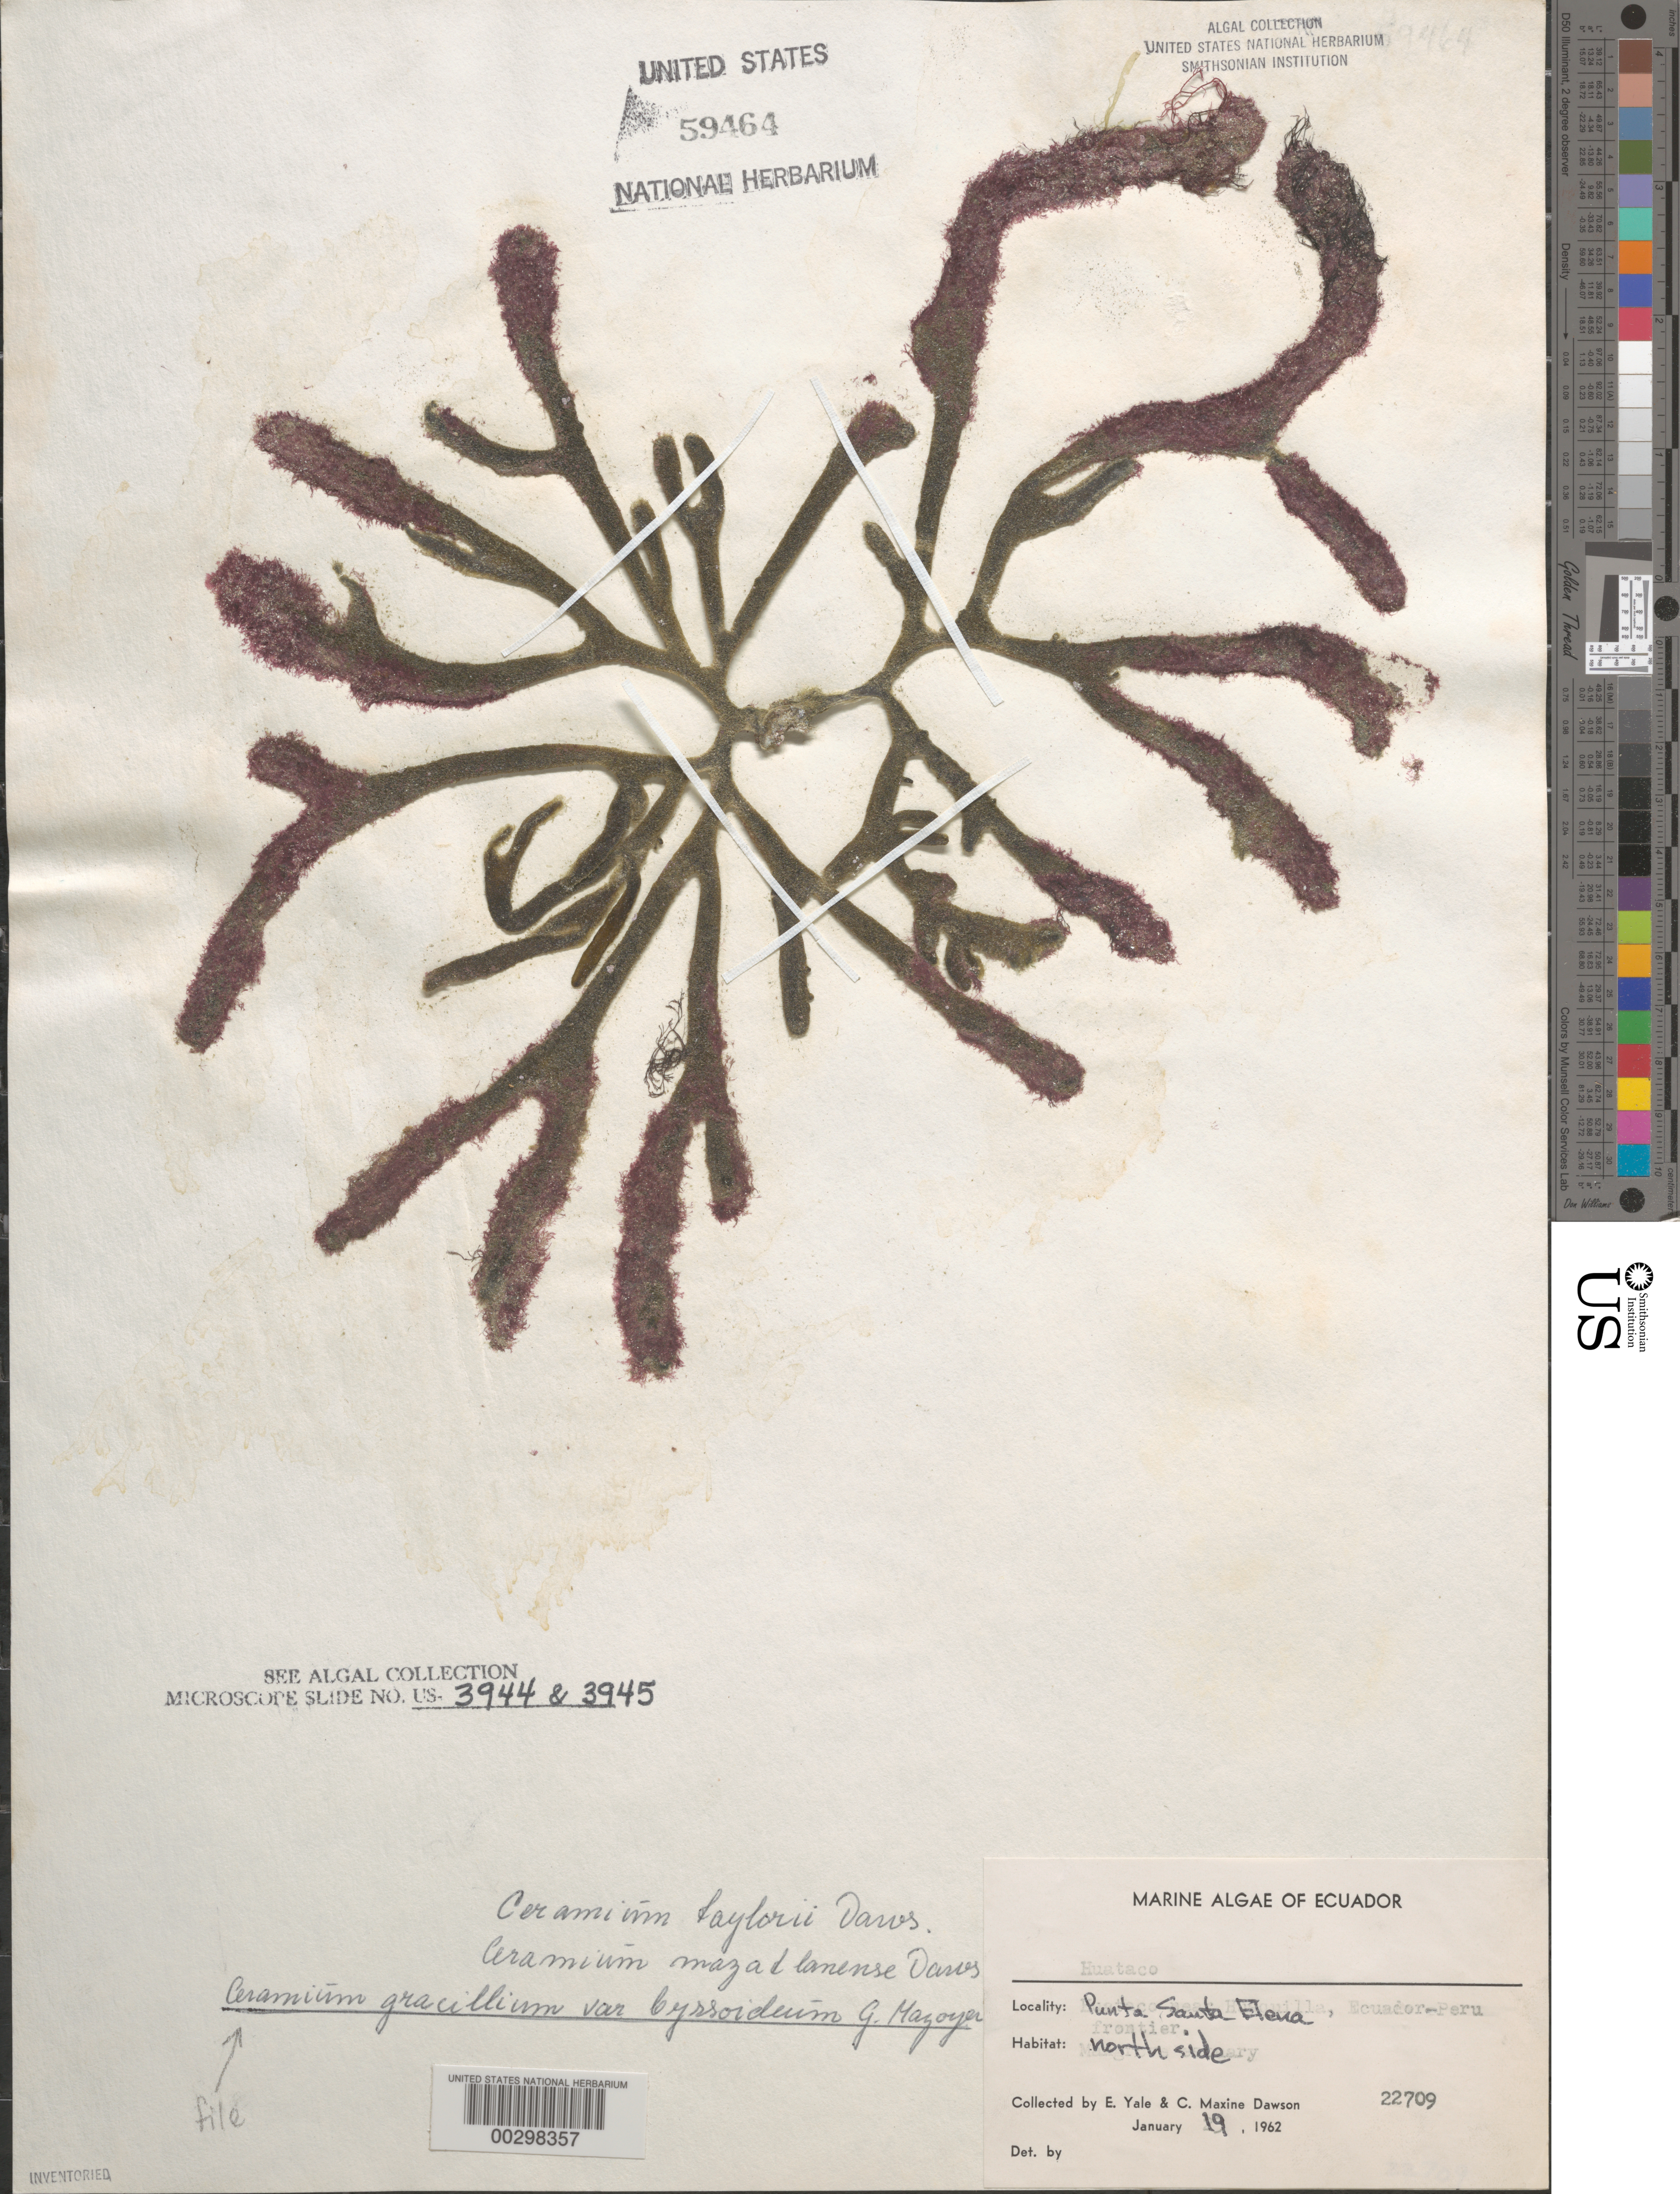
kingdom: Plantae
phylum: Rhodophyta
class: Florideophyceae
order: Ceramiales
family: Ceramiaceae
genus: Ceramium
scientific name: Ceramium gracillimum var. byssoideum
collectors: E. Y. Dawson & C. M. Dawson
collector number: EYD 22709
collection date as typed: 19 Jan 1962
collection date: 1962-01-19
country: Ecuador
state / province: Guayas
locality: Punta Santa Elena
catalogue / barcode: US 59464